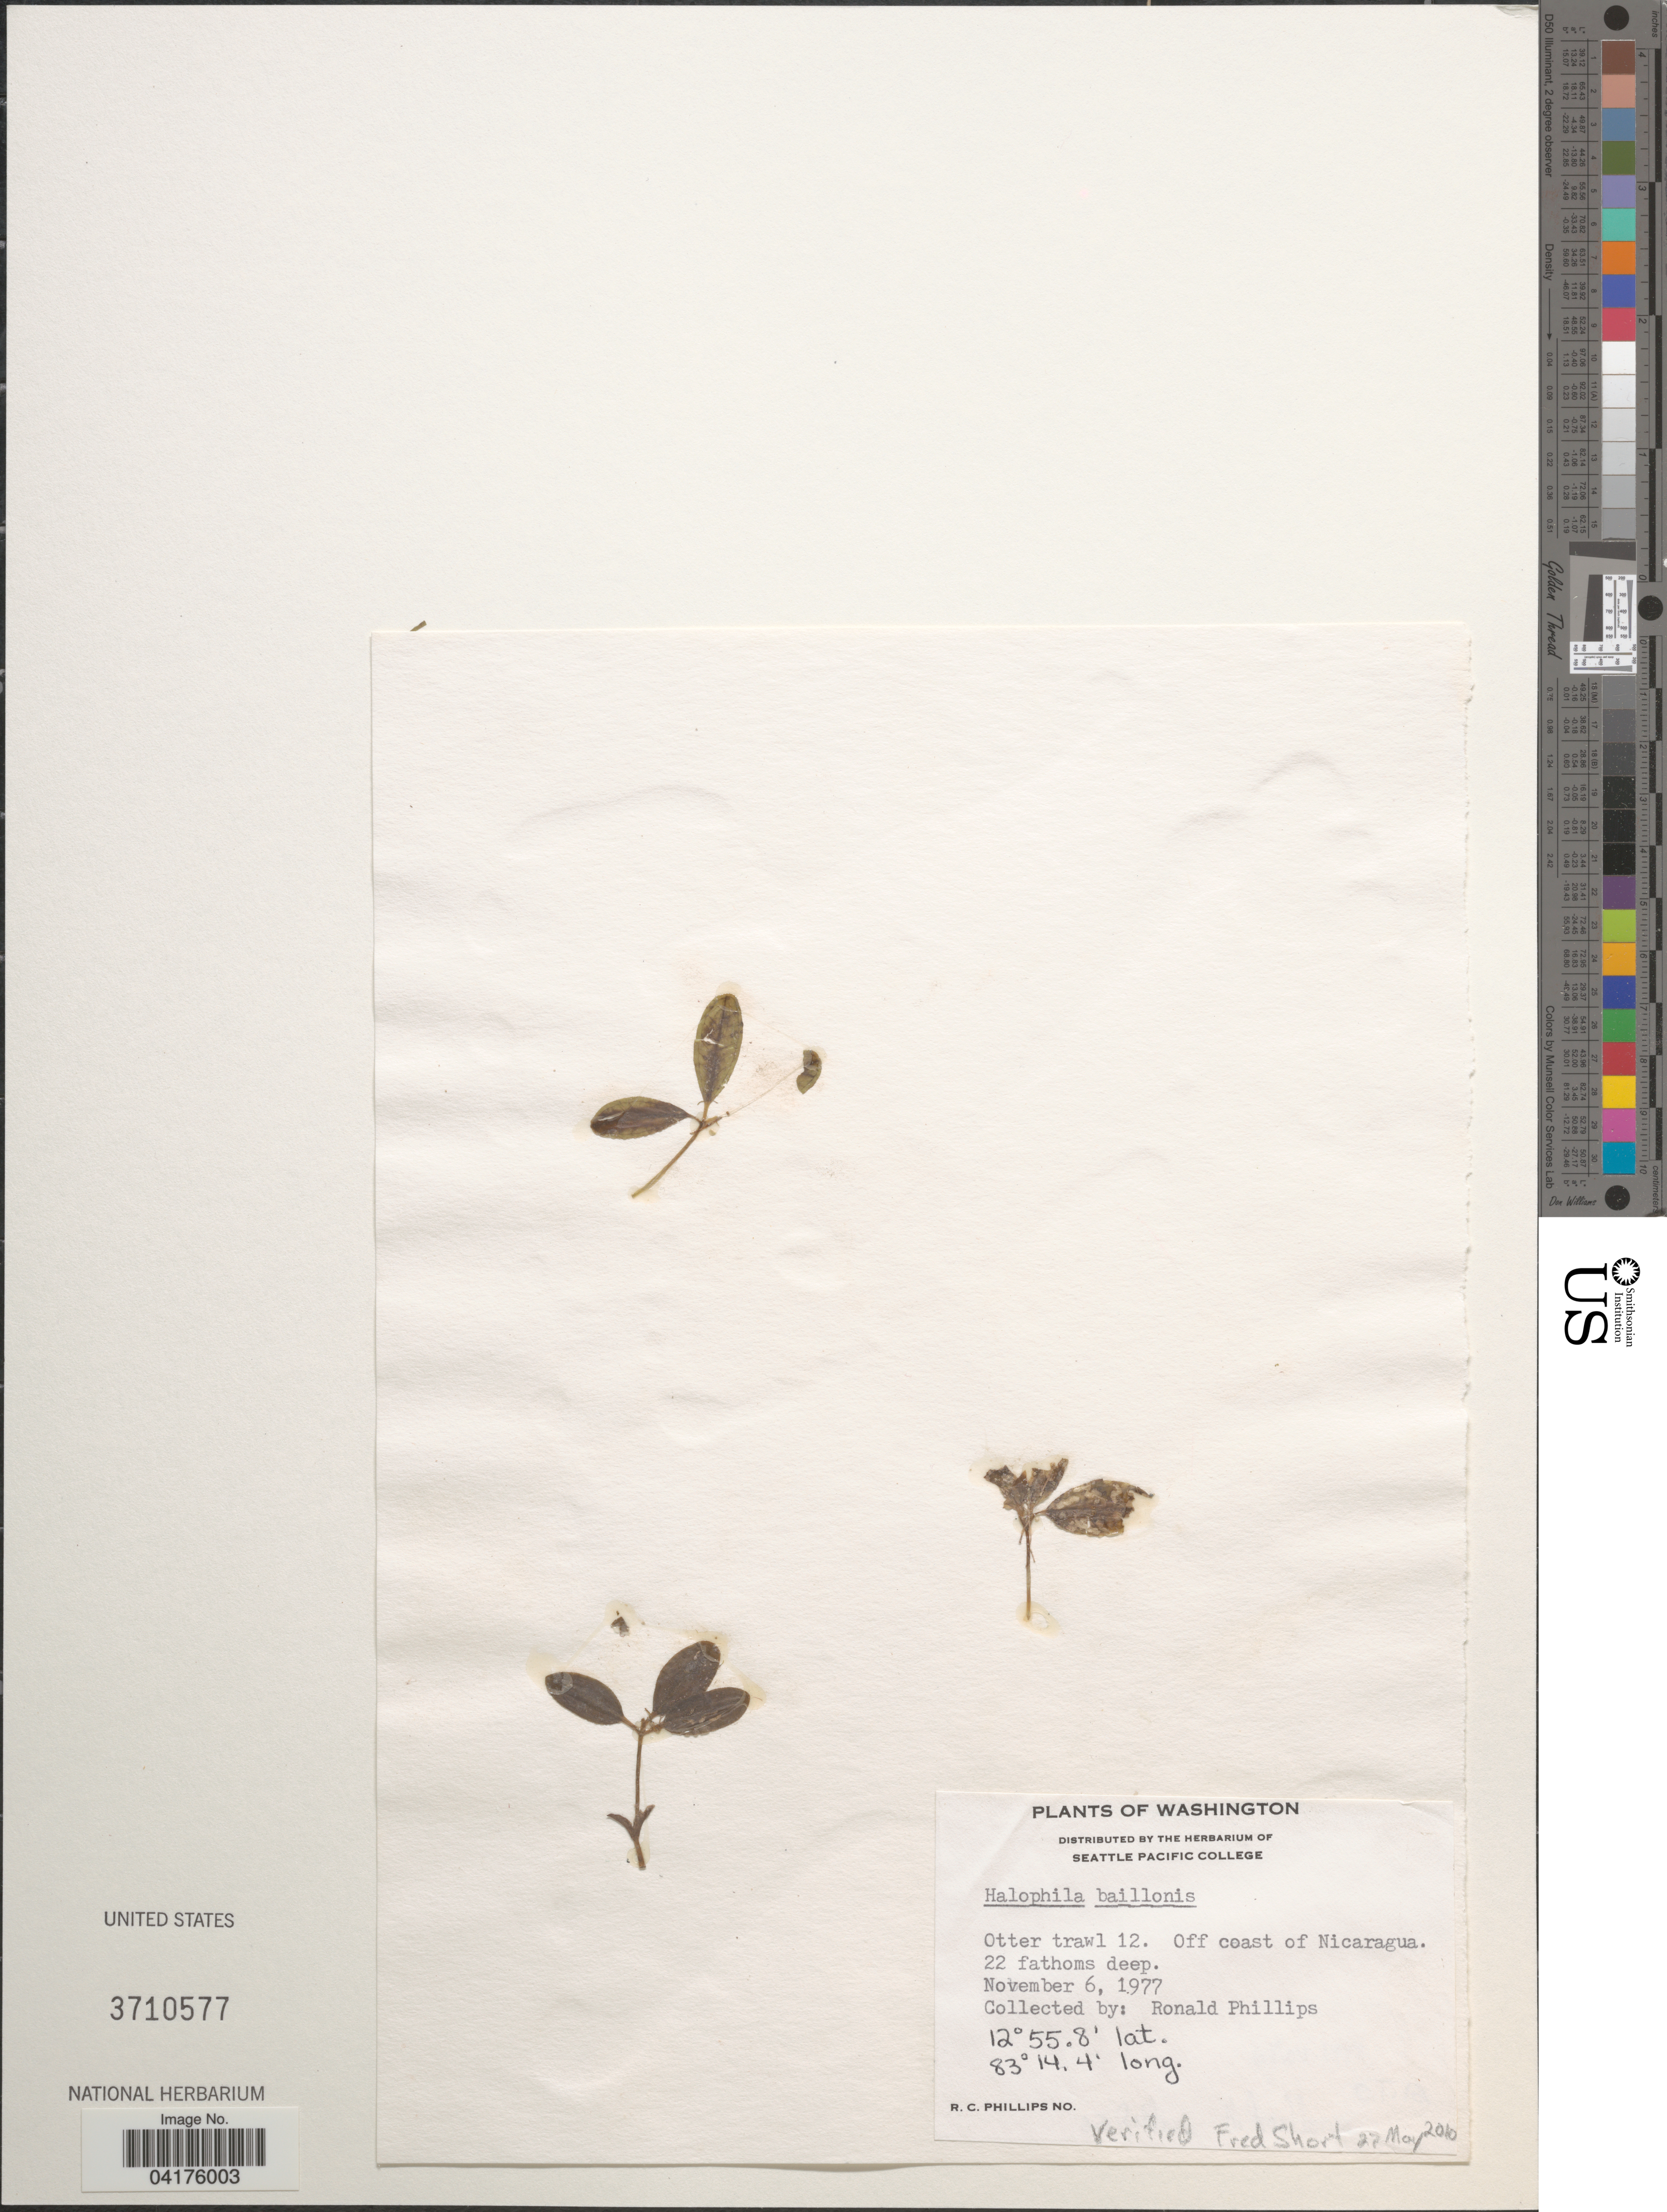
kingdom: Plantae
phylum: Tracheophyta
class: Liliopsida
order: Alismatales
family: Hydrocharitaceae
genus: Halophila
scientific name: Halophila baillonis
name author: Asch. ex Dickie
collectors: R. C. Phillips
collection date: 1977-11-06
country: Nicaragua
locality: Otter trawl 12. Off coast of Nicaragua. 22 fathoms deep.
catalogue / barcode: US 310577